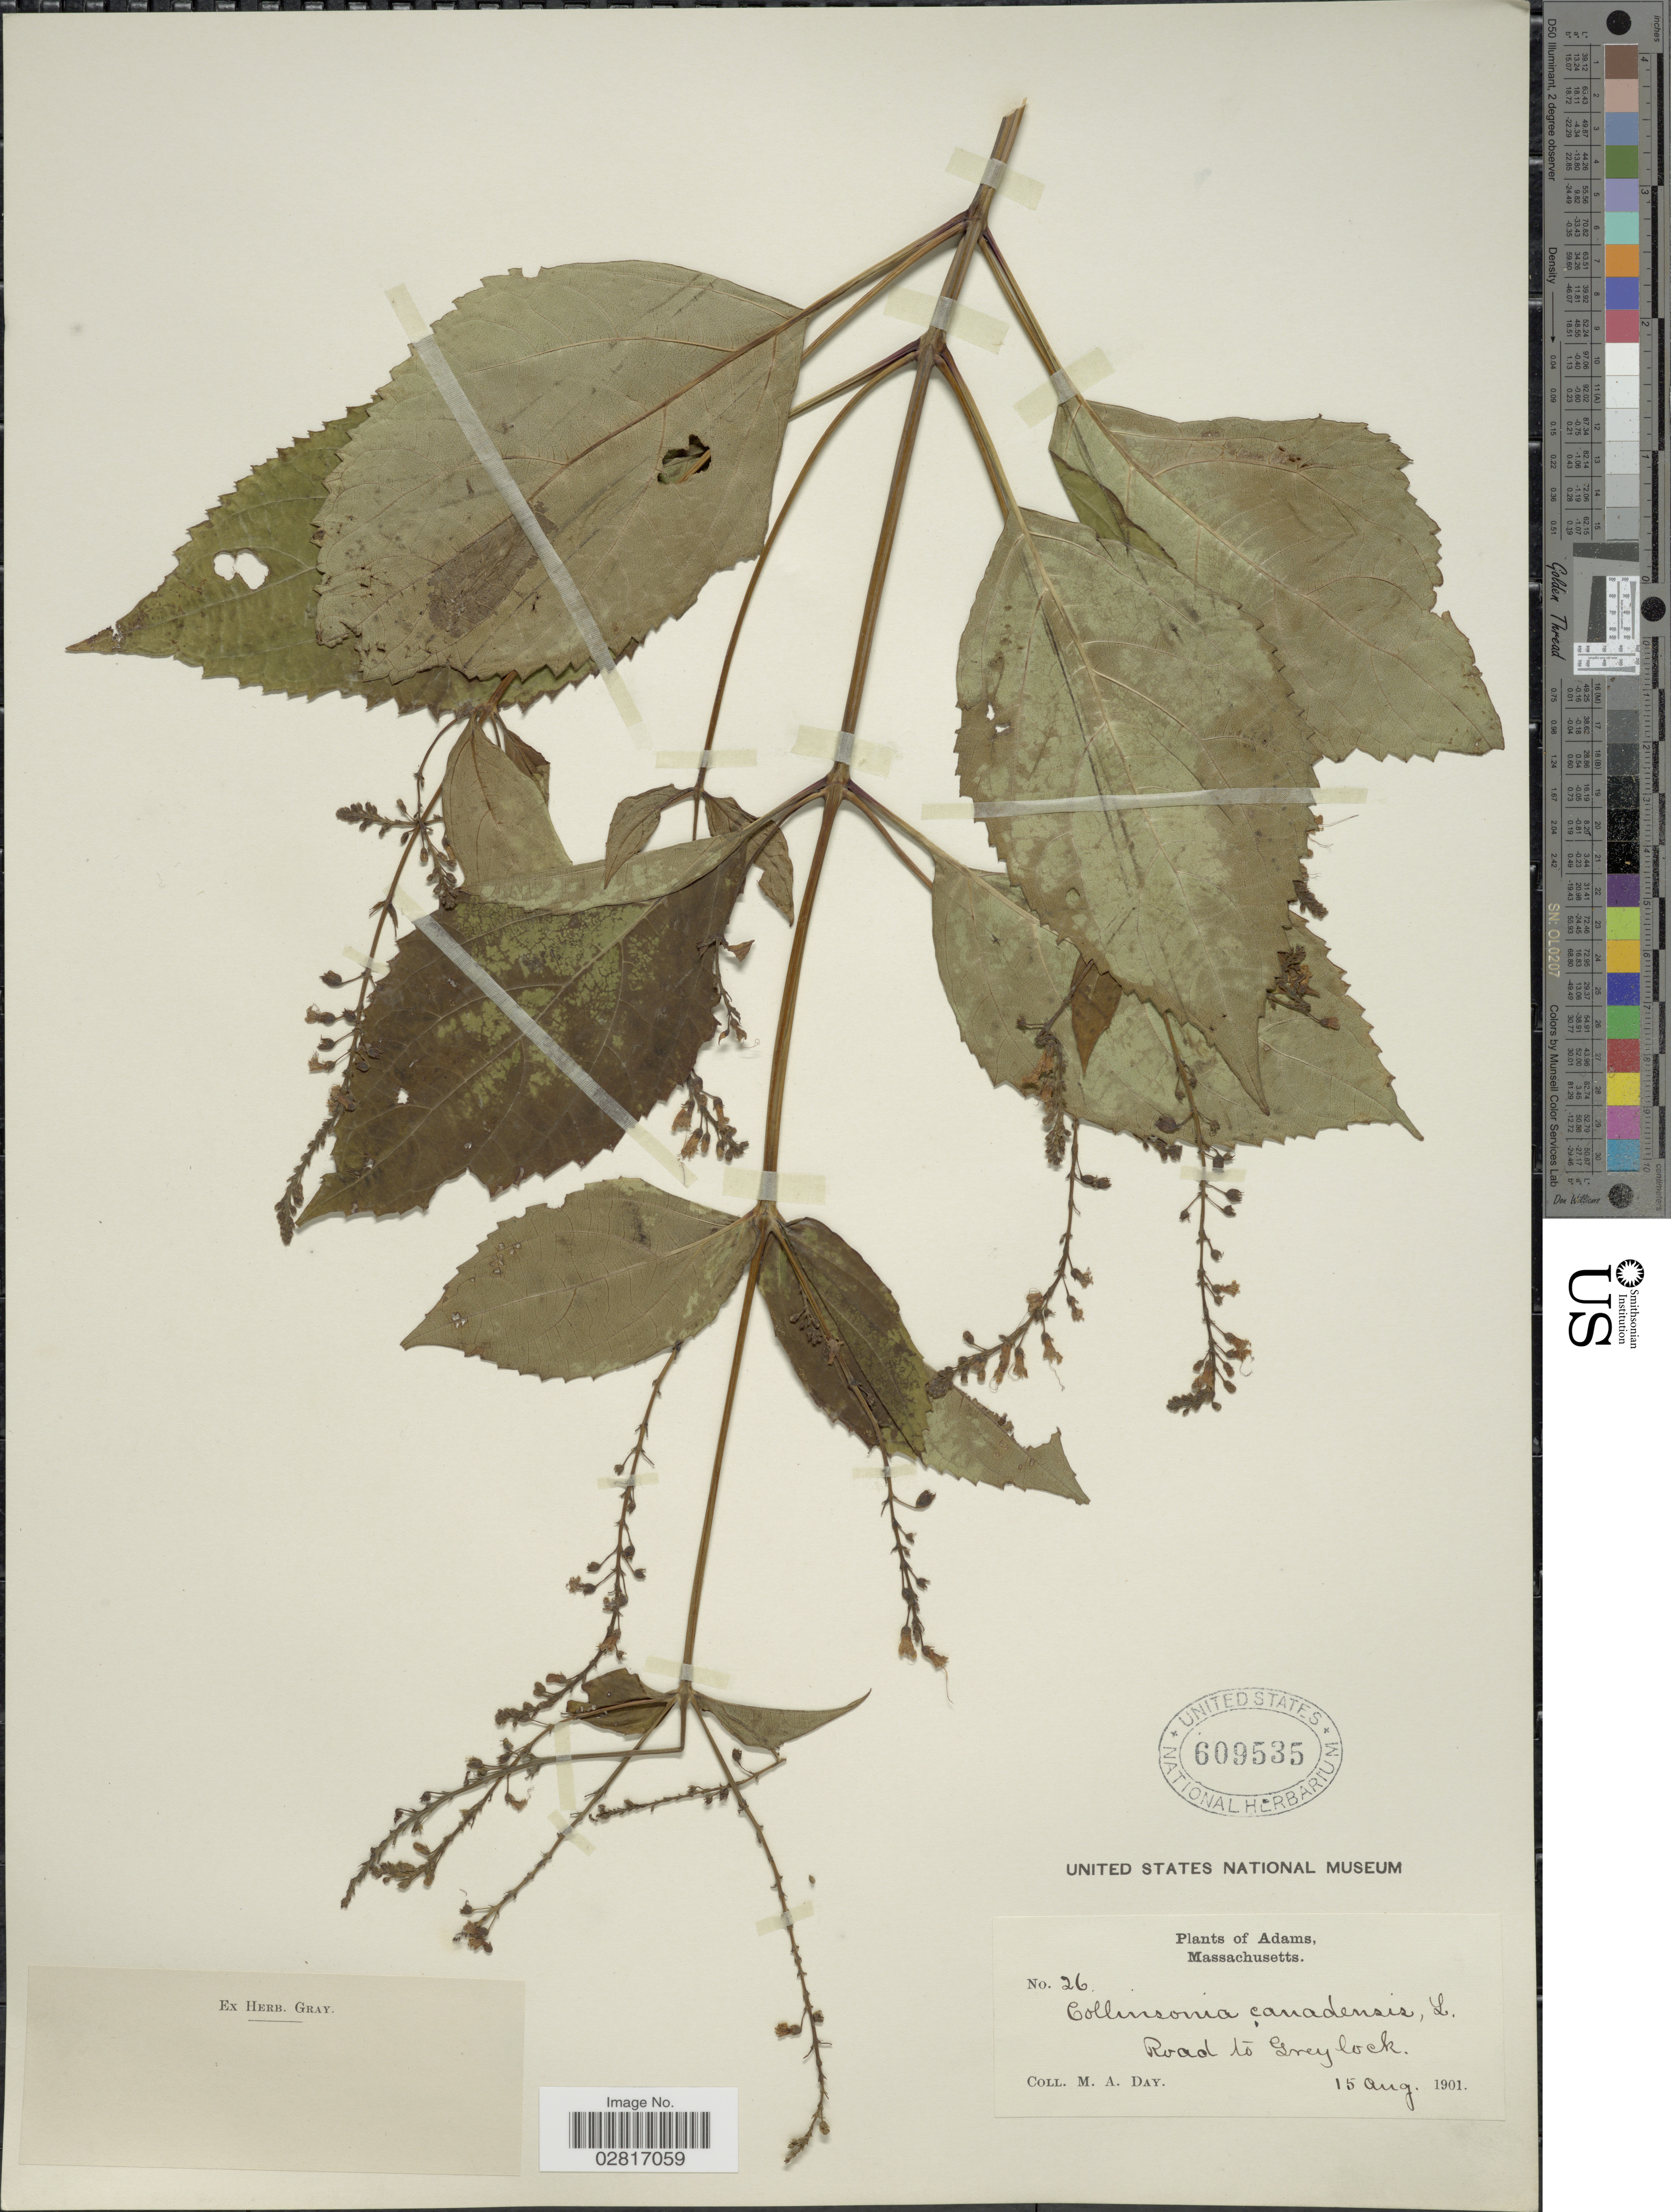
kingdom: Plantae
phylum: Tracheophyta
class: Magnoliopsida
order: Lamiales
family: Lamiaceae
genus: Collinsonia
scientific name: Collinsonia canadensis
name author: L.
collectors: M. Day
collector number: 26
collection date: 1901-08-15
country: United States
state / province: Massachusetts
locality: Adams, Road to Greylock.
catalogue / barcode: US 609535